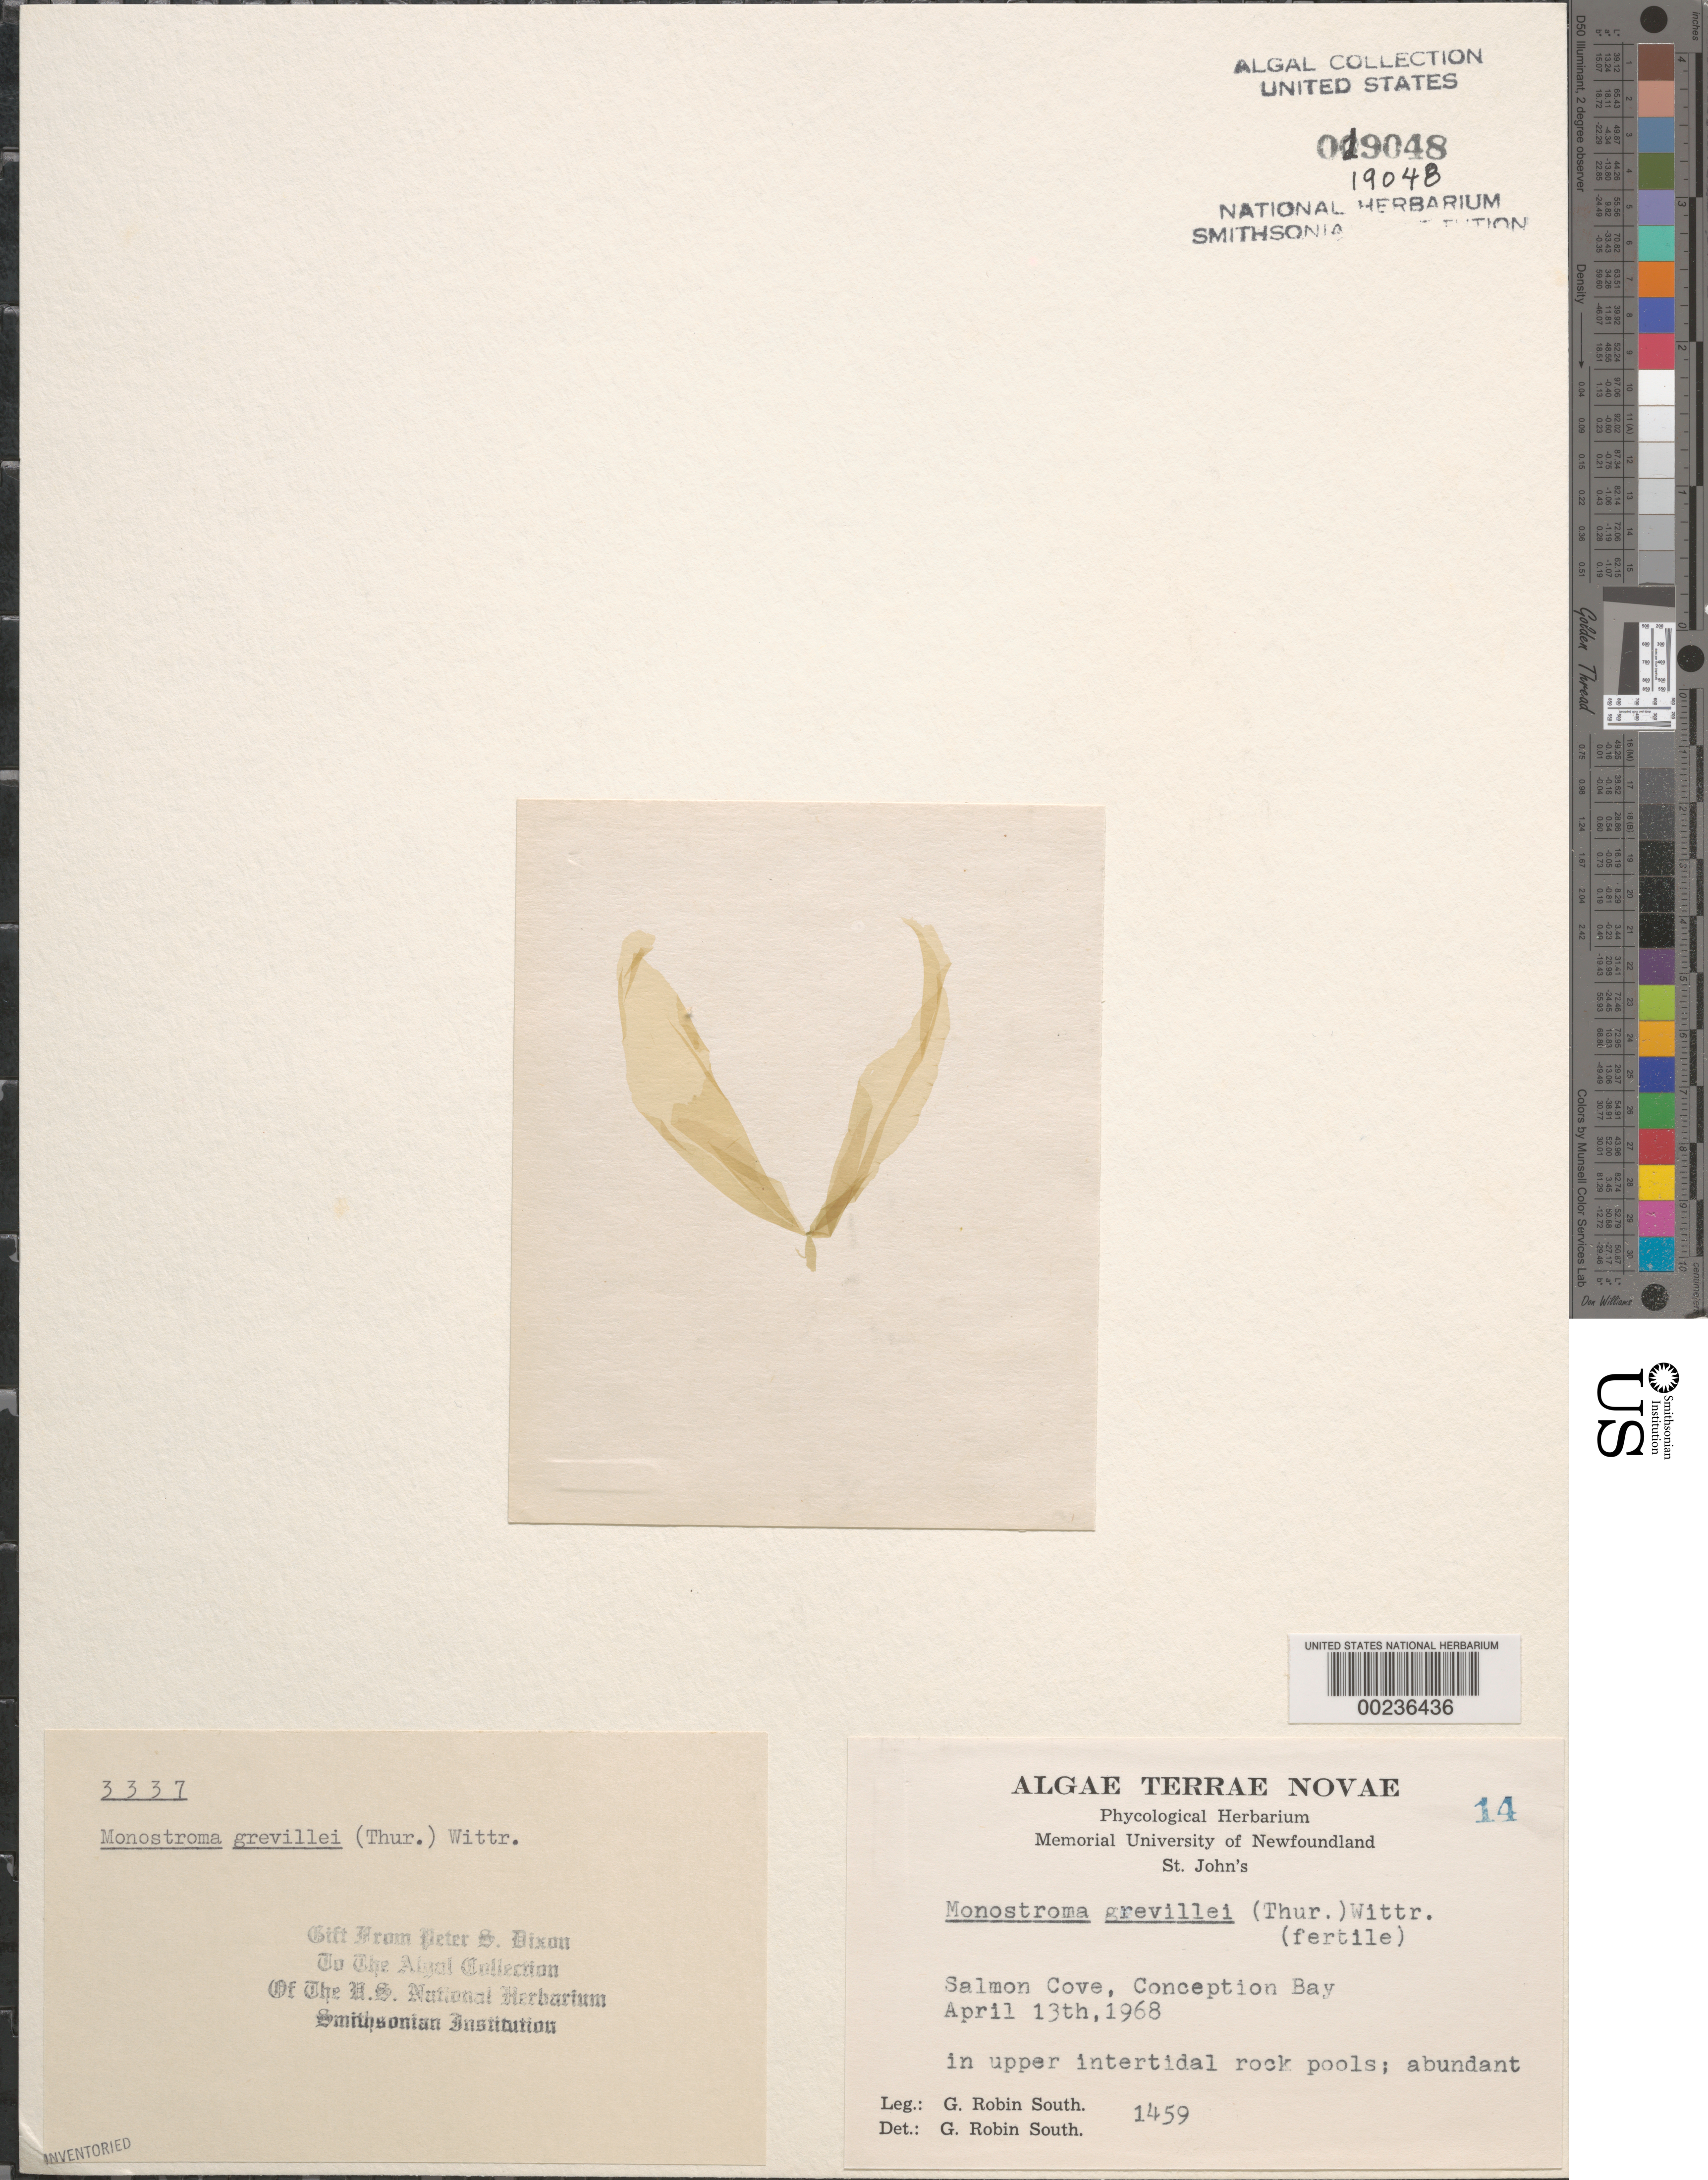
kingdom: Plantae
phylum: Chlorophyta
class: Ulvophyceae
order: Ulvales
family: Monostromataceae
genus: Monostroma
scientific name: Monostroma grevillei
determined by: South, G. R.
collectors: G. R. South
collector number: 1459 & PSD 3337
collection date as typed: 13 Apr 1968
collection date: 1968-04-13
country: Canada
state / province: Newfoundland and Labrador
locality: Salmon Cove, Conception Bay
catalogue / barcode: US 19048